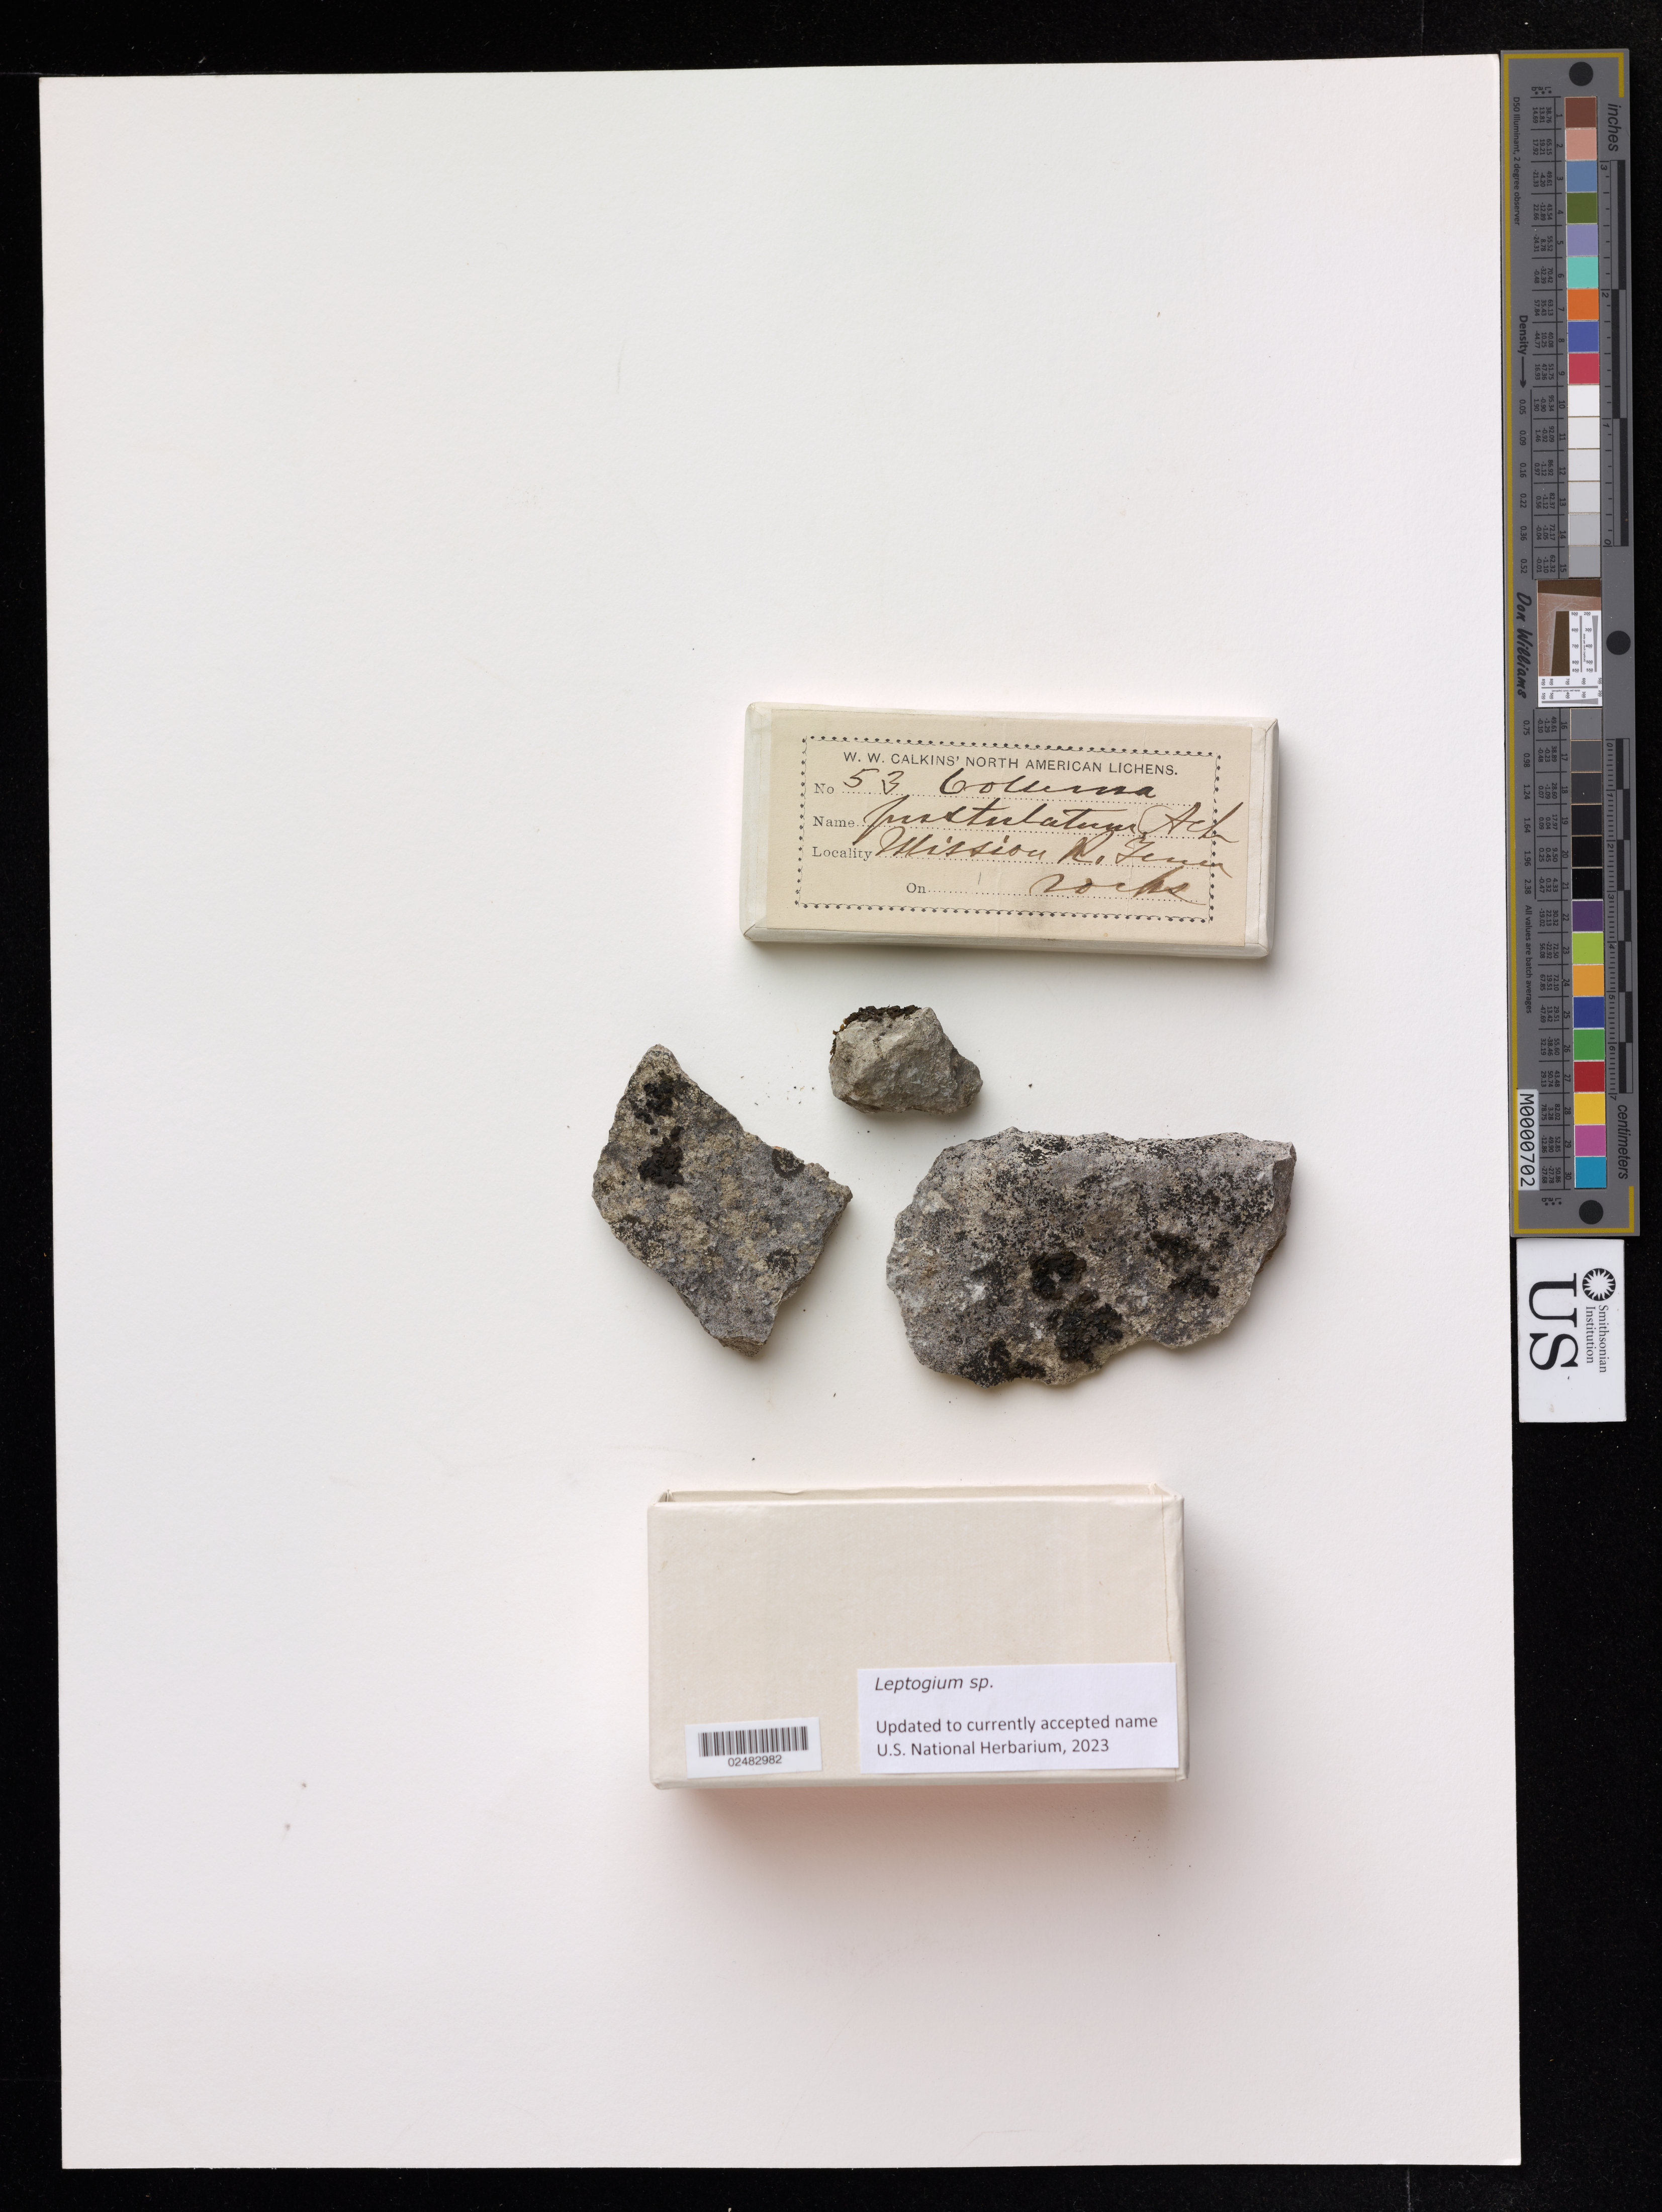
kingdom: Fungi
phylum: Ascomycota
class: Lecanoromycetes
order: Lecideales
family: Lecideaceae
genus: Lecidea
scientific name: Lecidea sp.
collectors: W. Calkins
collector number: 53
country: United States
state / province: Tennessee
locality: Mission Ridge.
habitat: Rocks.